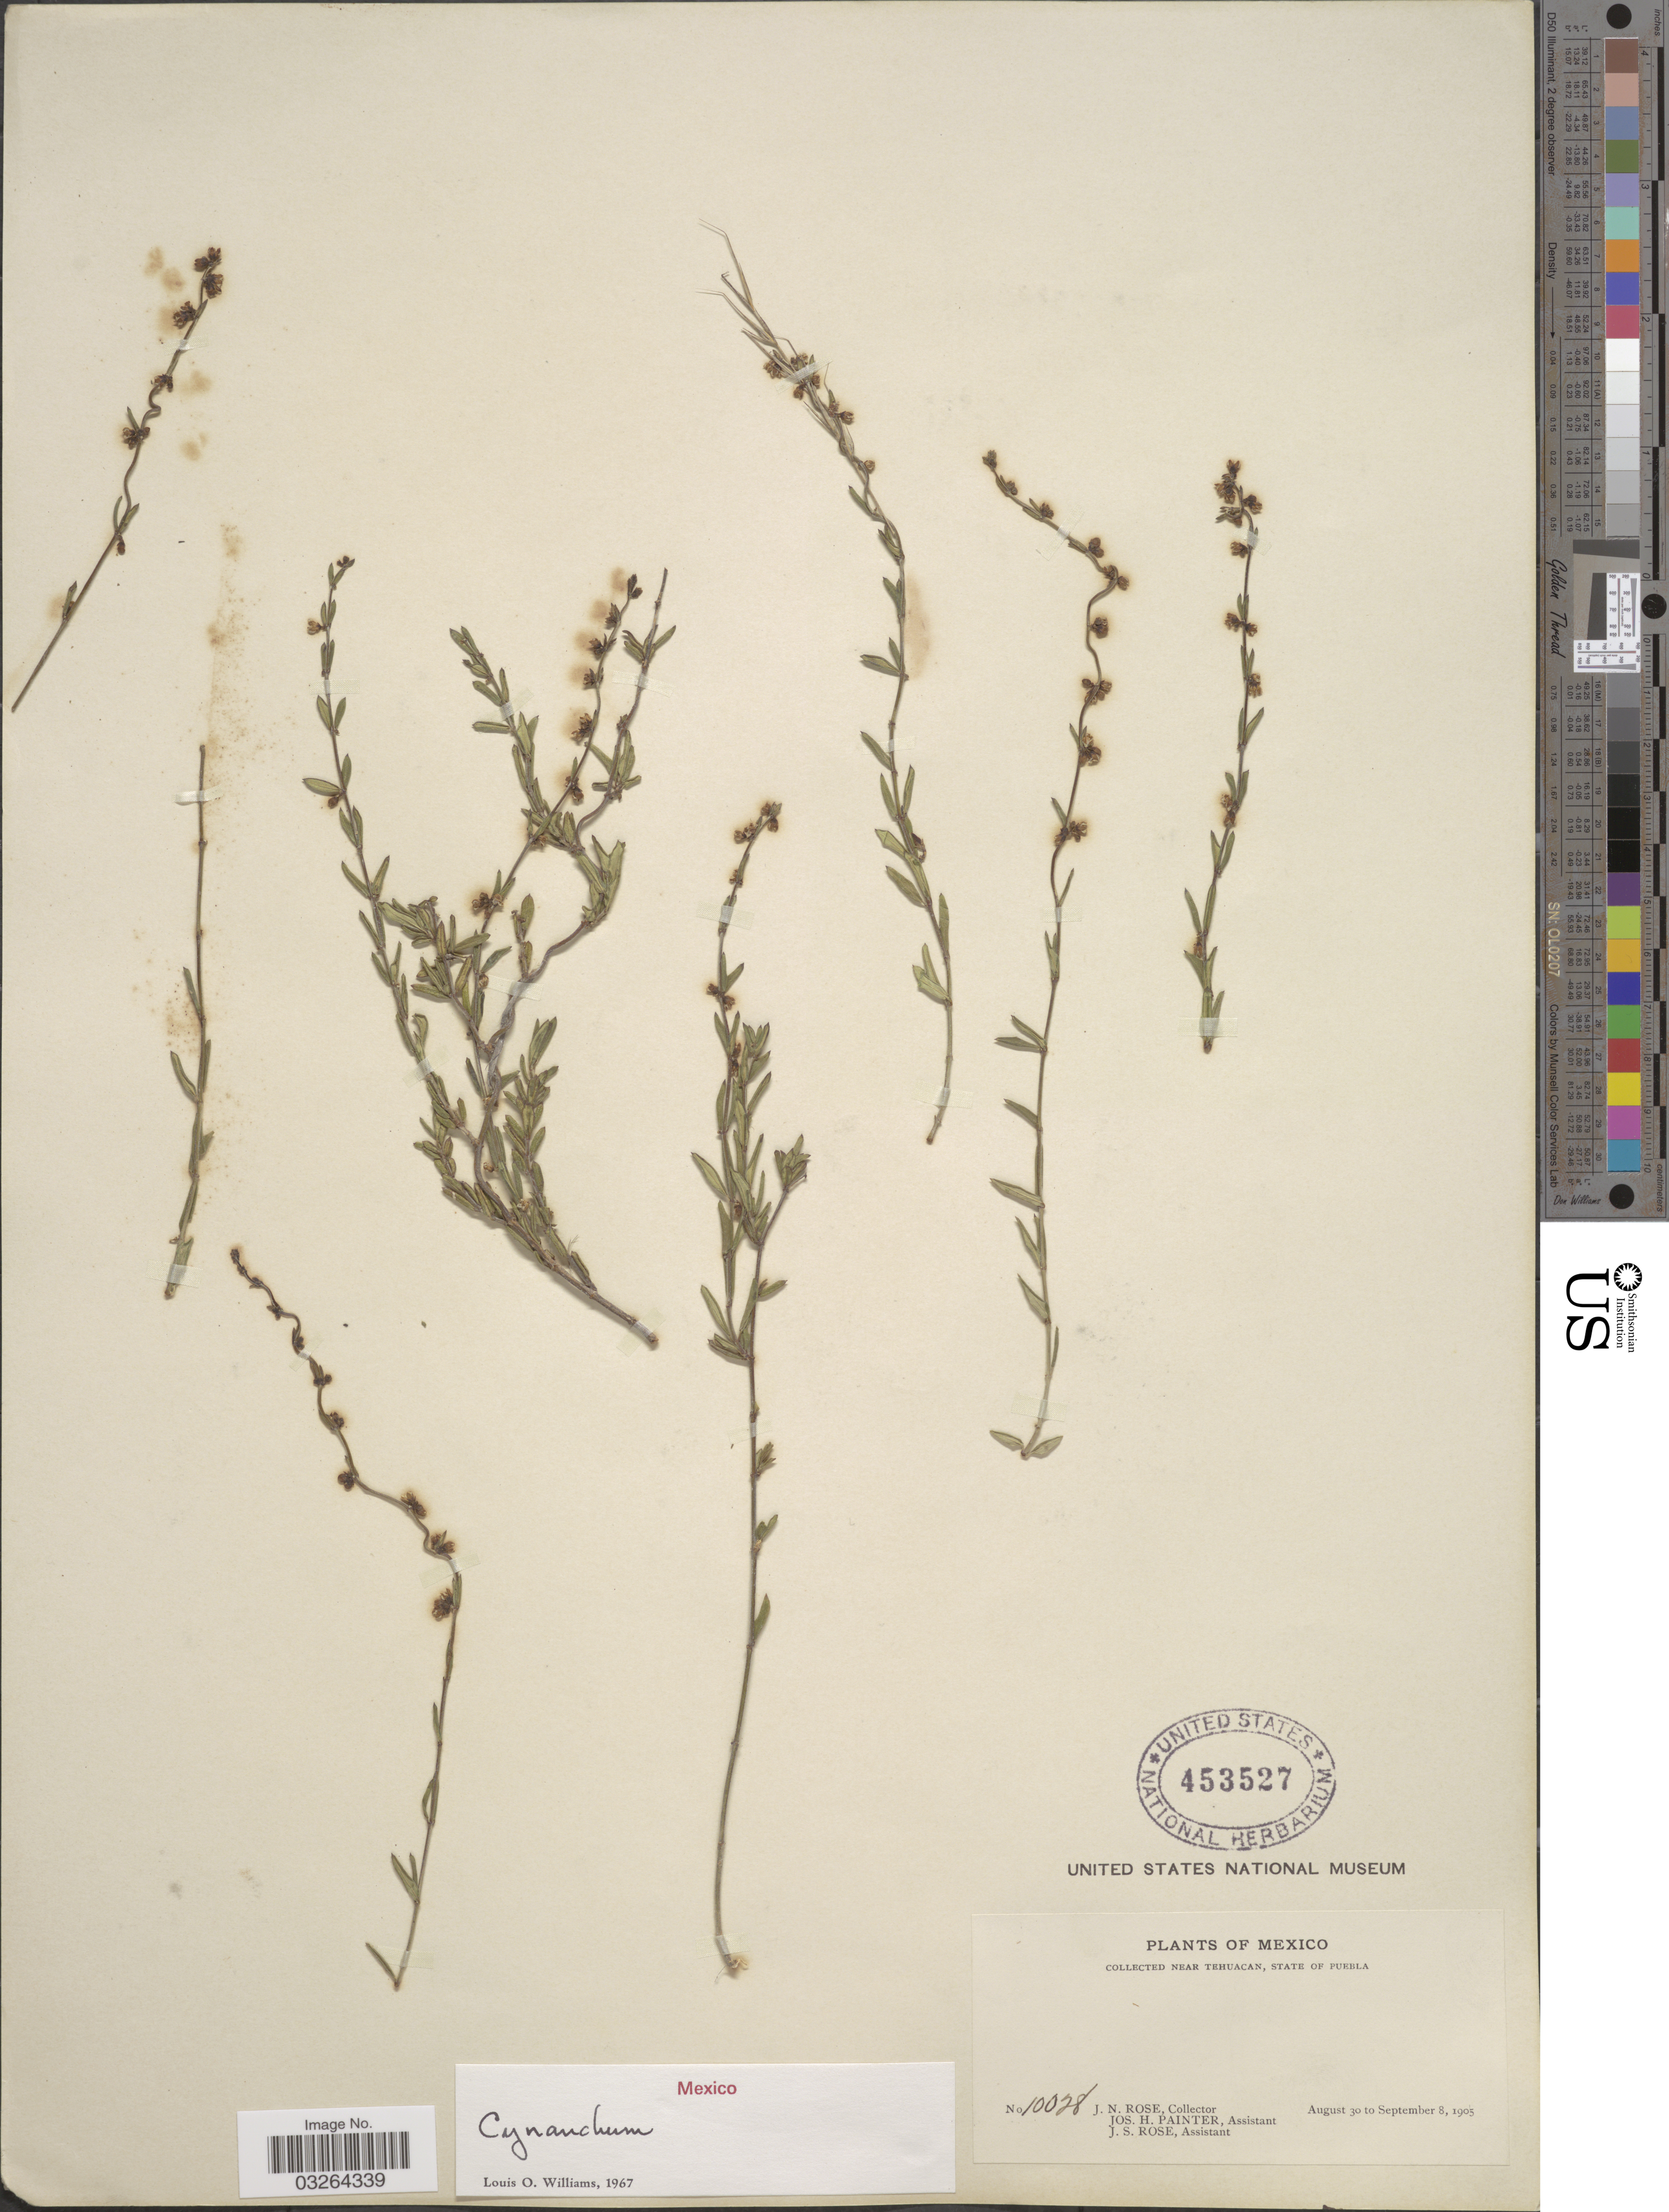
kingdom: Plantae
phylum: Tracheophyta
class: Magnoliopsida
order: Gentianales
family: Apocynaceae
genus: Cynanchum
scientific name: Cynanchum sp.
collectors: J. N. Rose, J. H. Painter & J. S. Rose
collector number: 10028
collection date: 1905-08-30/1905-09-08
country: Mexico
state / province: Puebla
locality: Collected near Tehuacan.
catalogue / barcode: US 453527